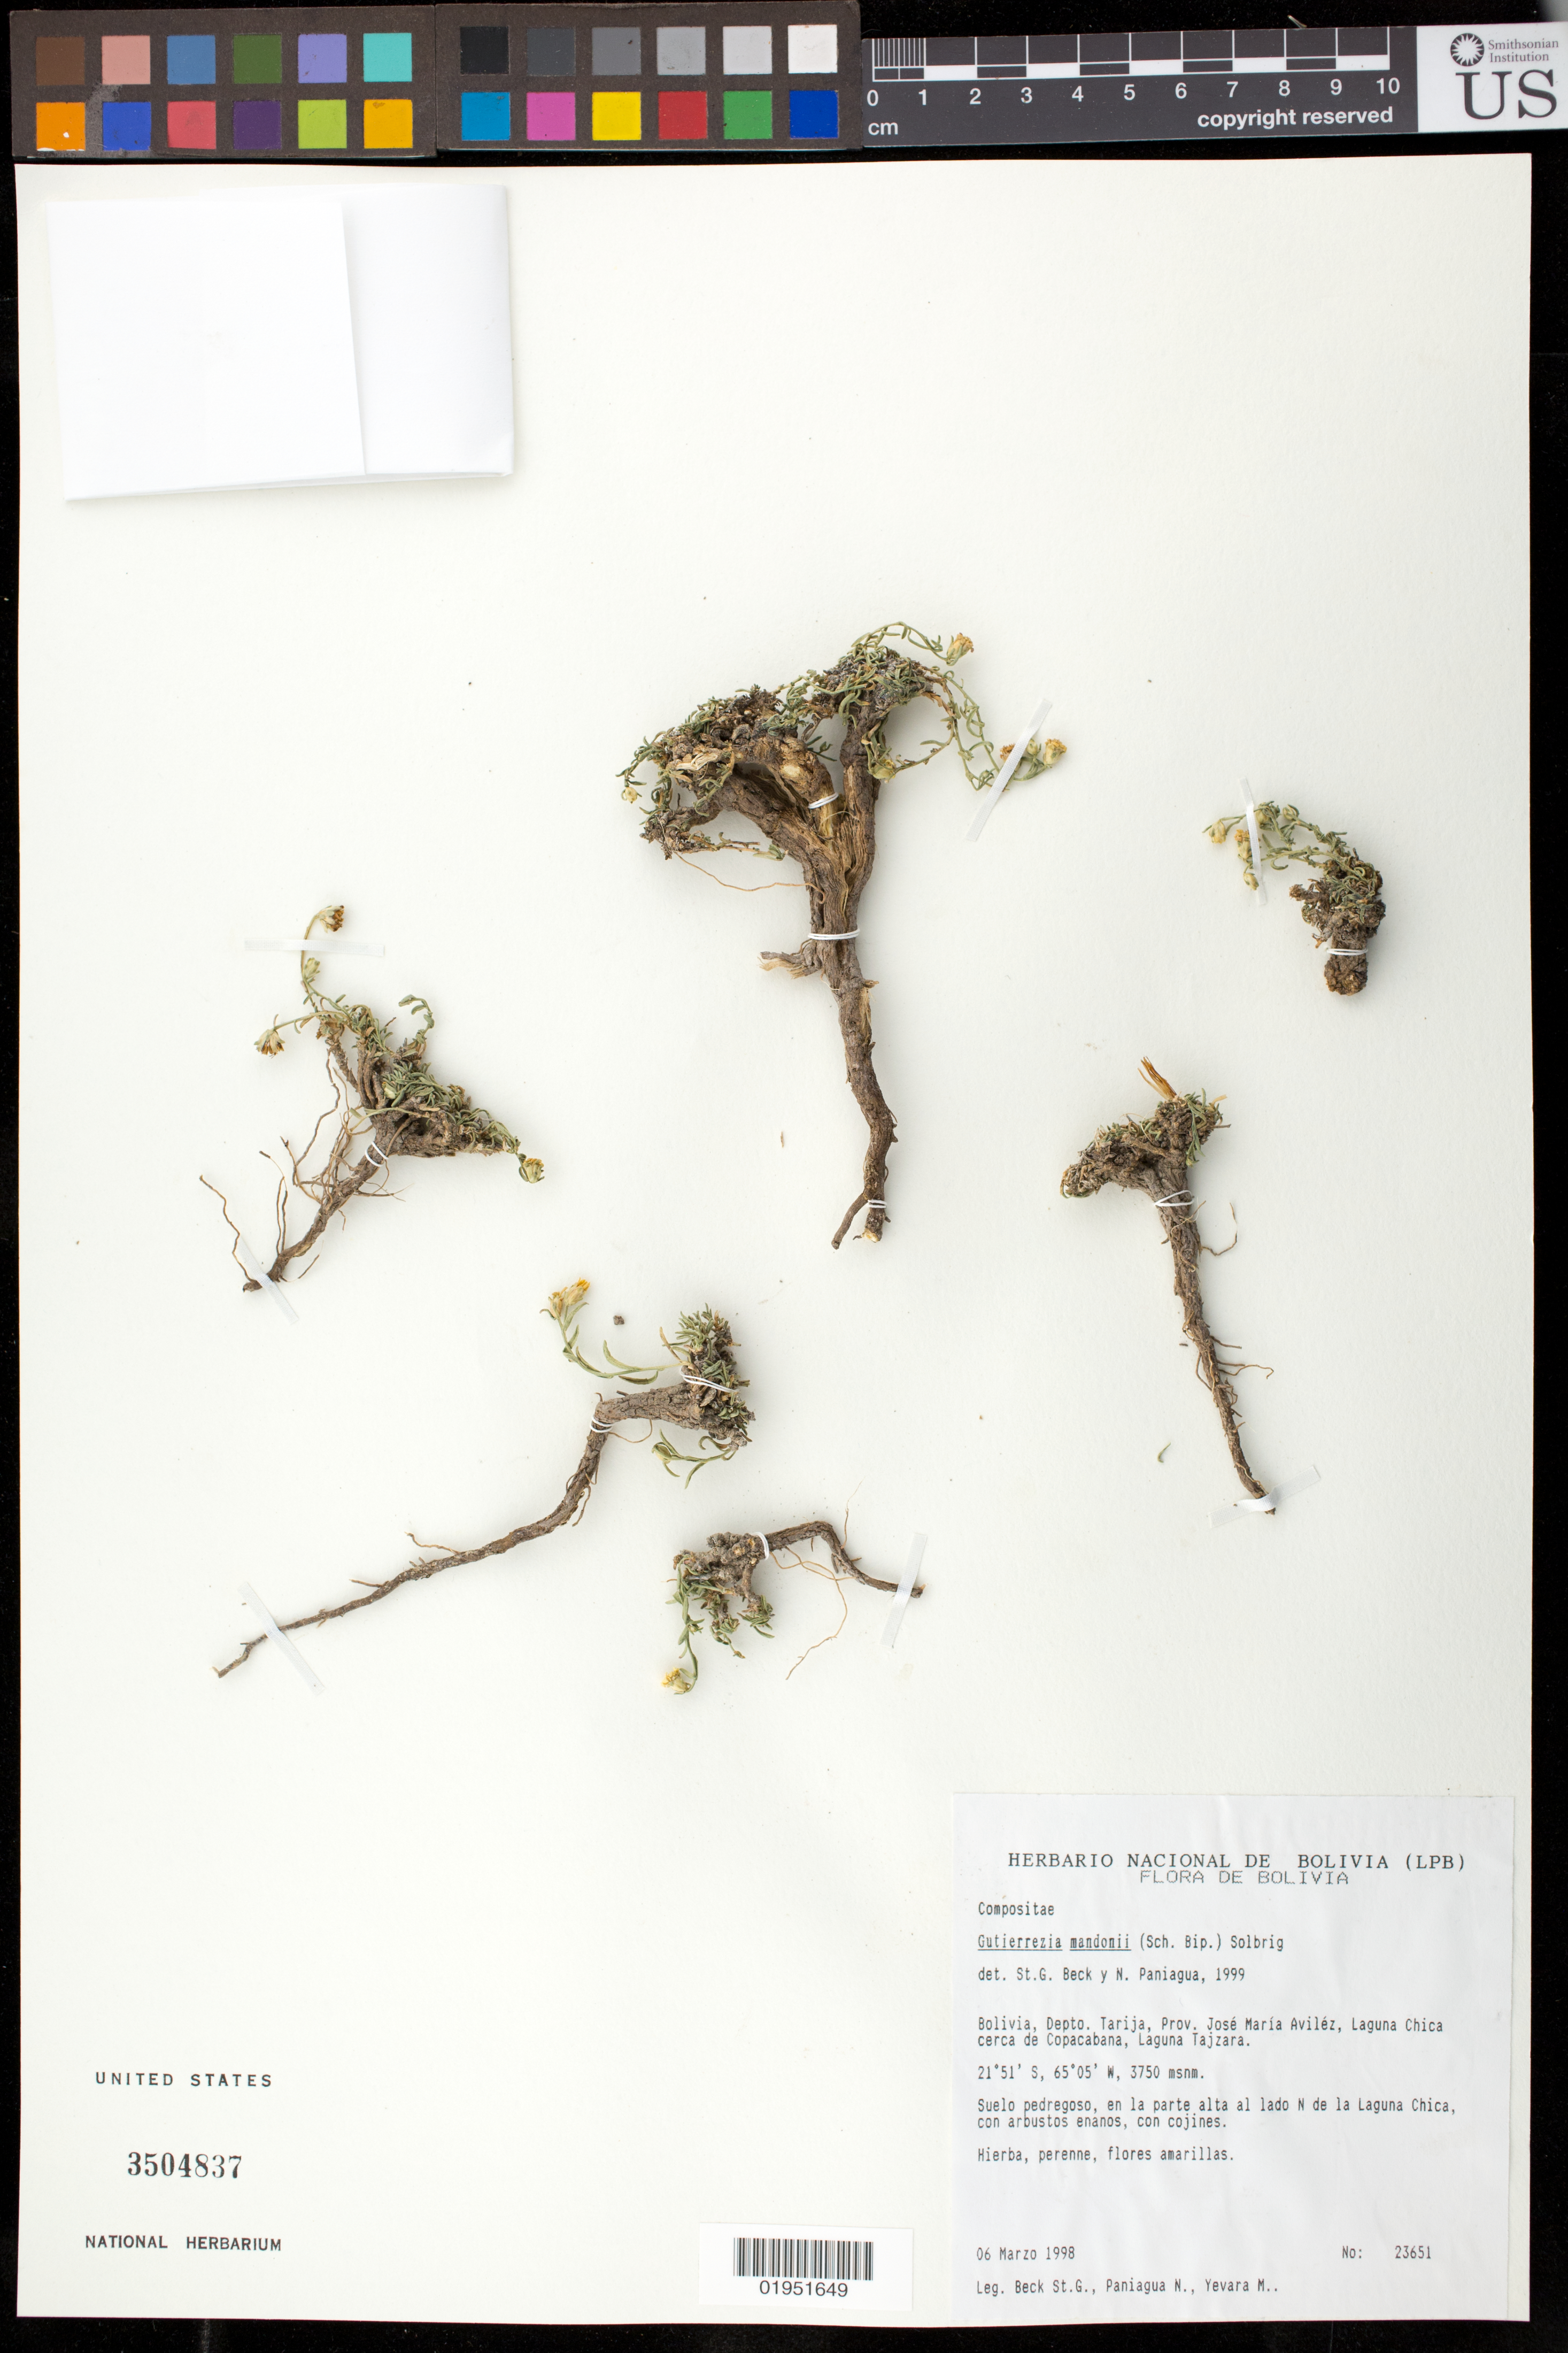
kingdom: Plantae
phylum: Tracheophyta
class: Magnoliopsida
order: Asterales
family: Asteraceae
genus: Gutierrezia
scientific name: Gutierrezia mandonii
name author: (Sch. Bip.) Solbrig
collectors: S. G. Beck, N. Paniagua & M. Yevara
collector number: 23651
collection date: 1998-03-06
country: Bolivia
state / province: Tarija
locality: Dpto. Tarija, Prov. San Maria Avilez, Laguna Chica cerca de Copacabana, Laguna Tajzara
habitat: Suelo pedregoso, en al parte alta al lado N de la Laguna Chica, con arbustos enanos, con cojines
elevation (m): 3750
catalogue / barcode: US 3504837